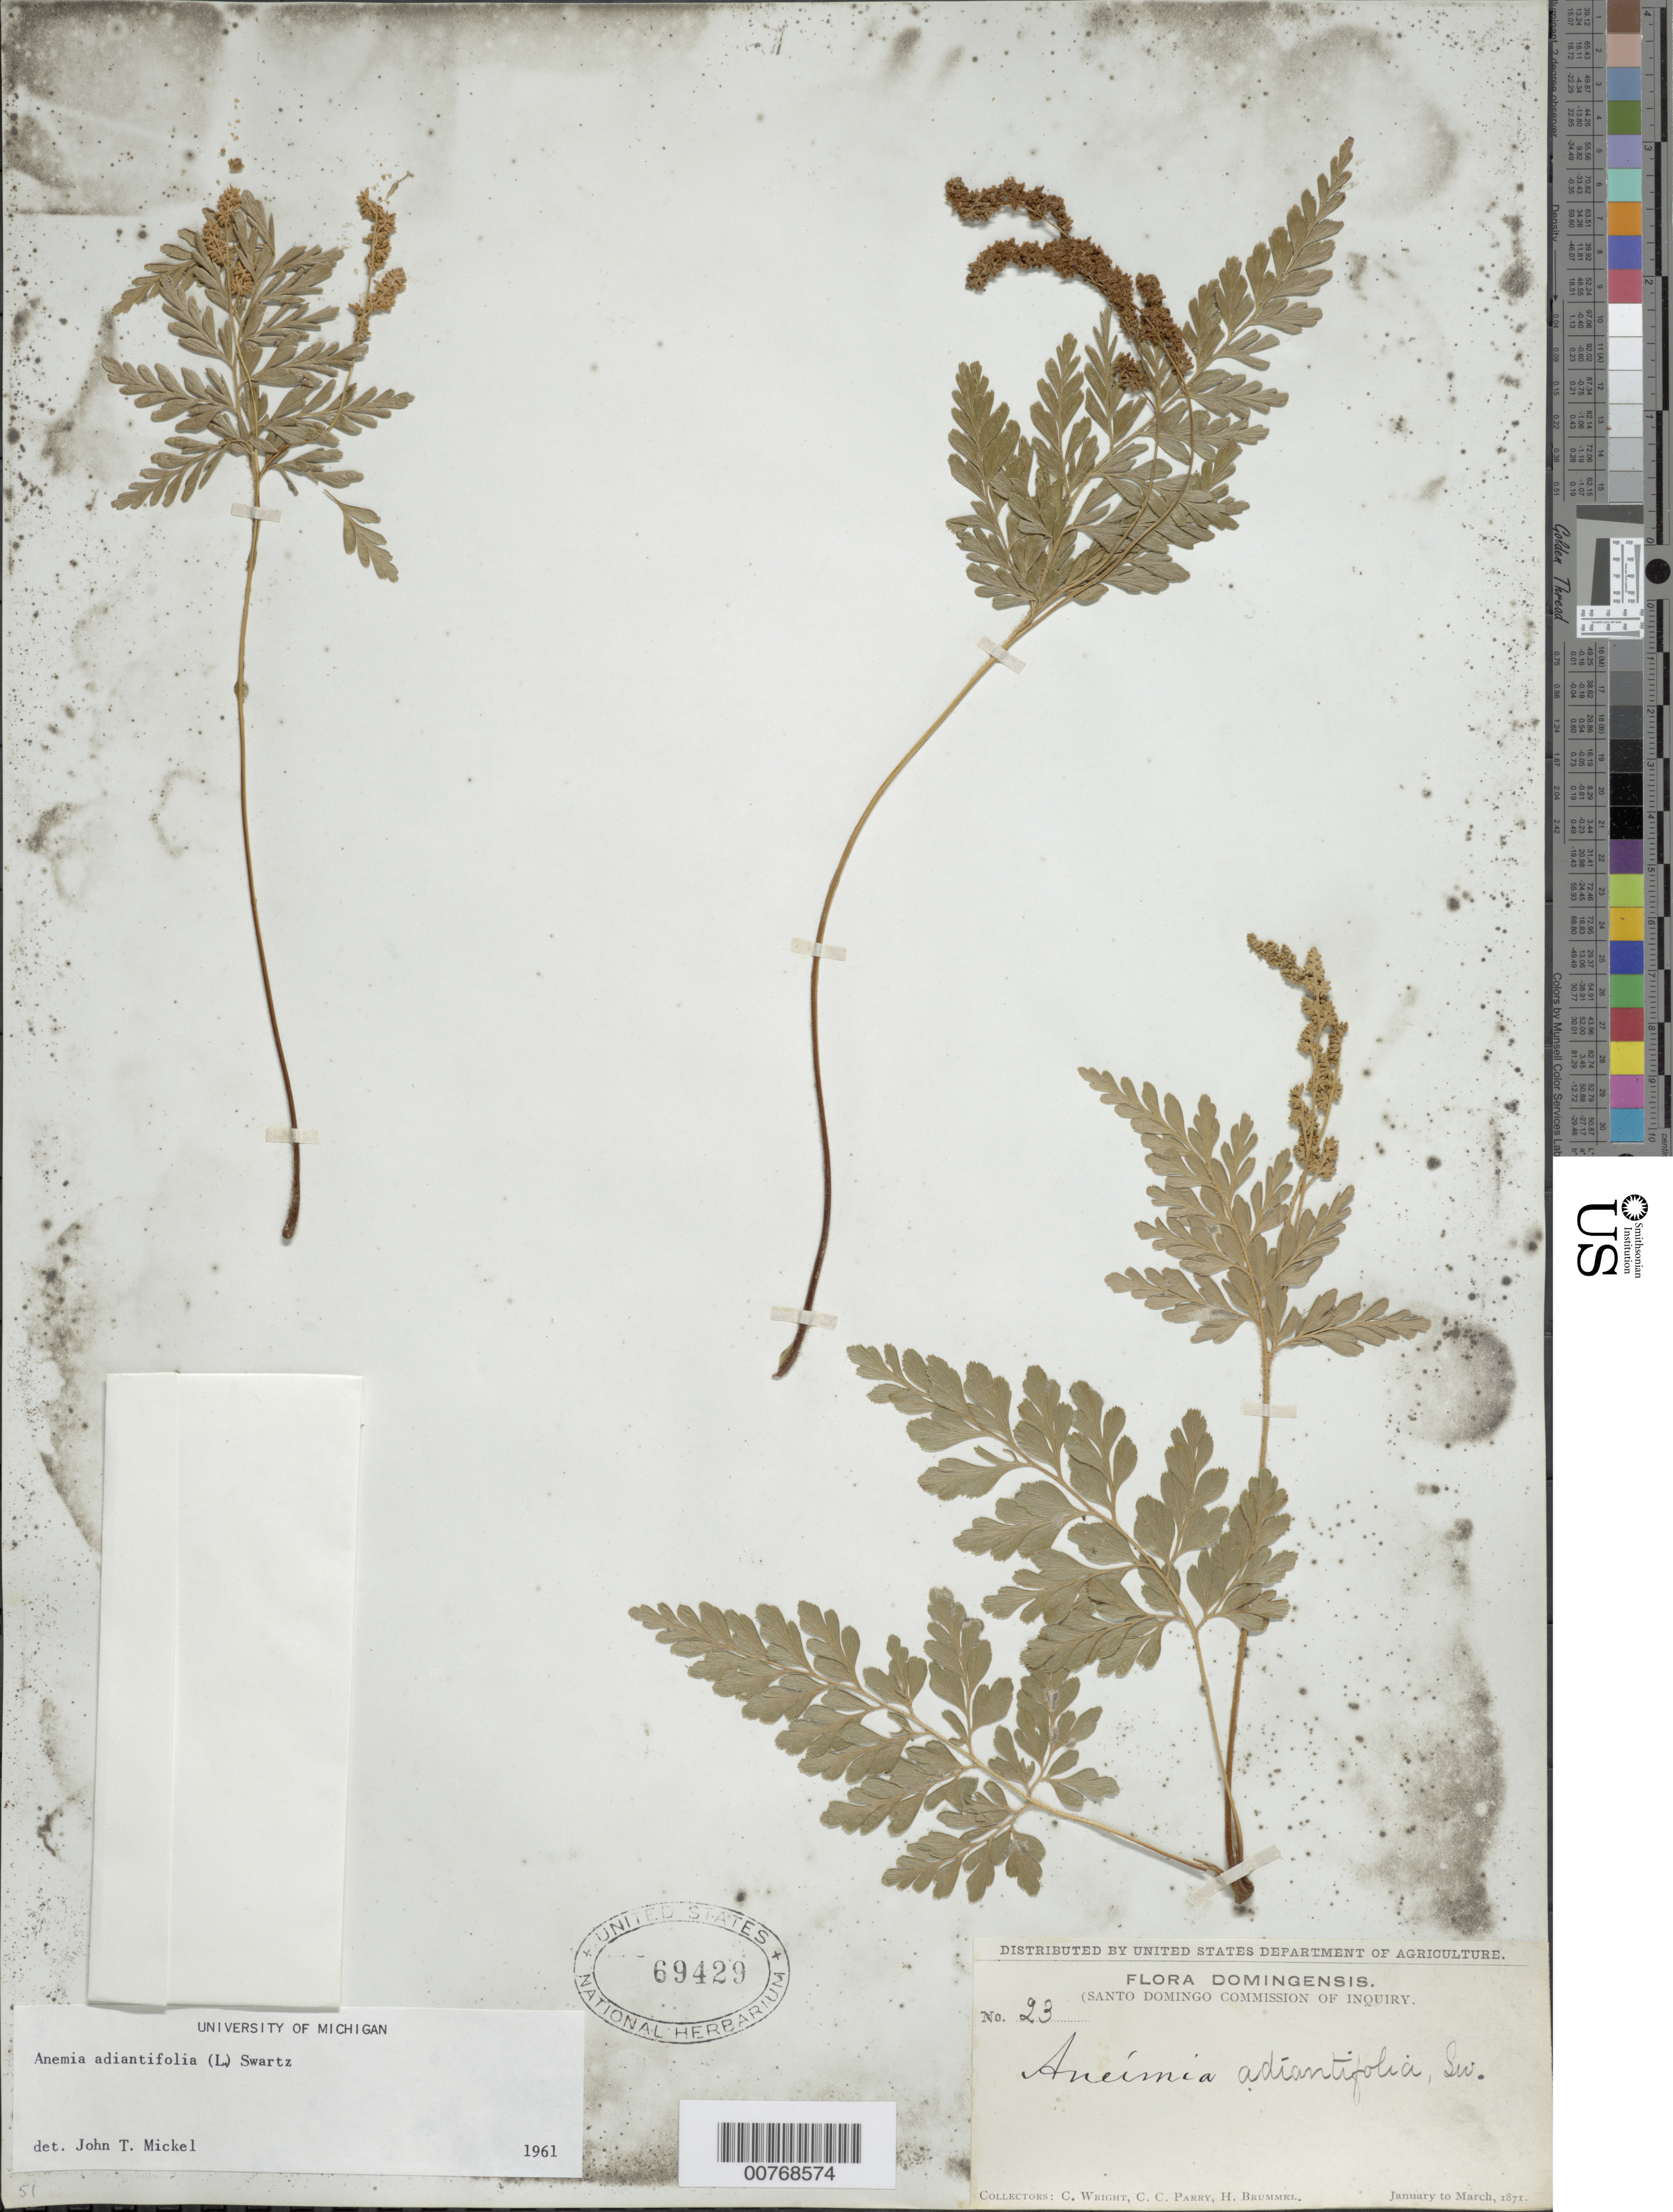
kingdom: Plantae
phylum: Tracheophyta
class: Polypodiopsida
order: Schizaeales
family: Anemiaceae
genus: Anemia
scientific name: Anemia adiantifolia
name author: (L.) Sw.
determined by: Mickel, J. T., (NY), New York Botanical Garden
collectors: C. Wright, C. C. Parry & H. Brummel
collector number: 23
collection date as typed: Jan 1871 to -- Mar 1871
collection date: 1871-01/1871-03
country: Dominican Republic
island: Hispaniola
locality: Santo Domingo Commission of Inquiry.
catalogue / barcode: US 69429